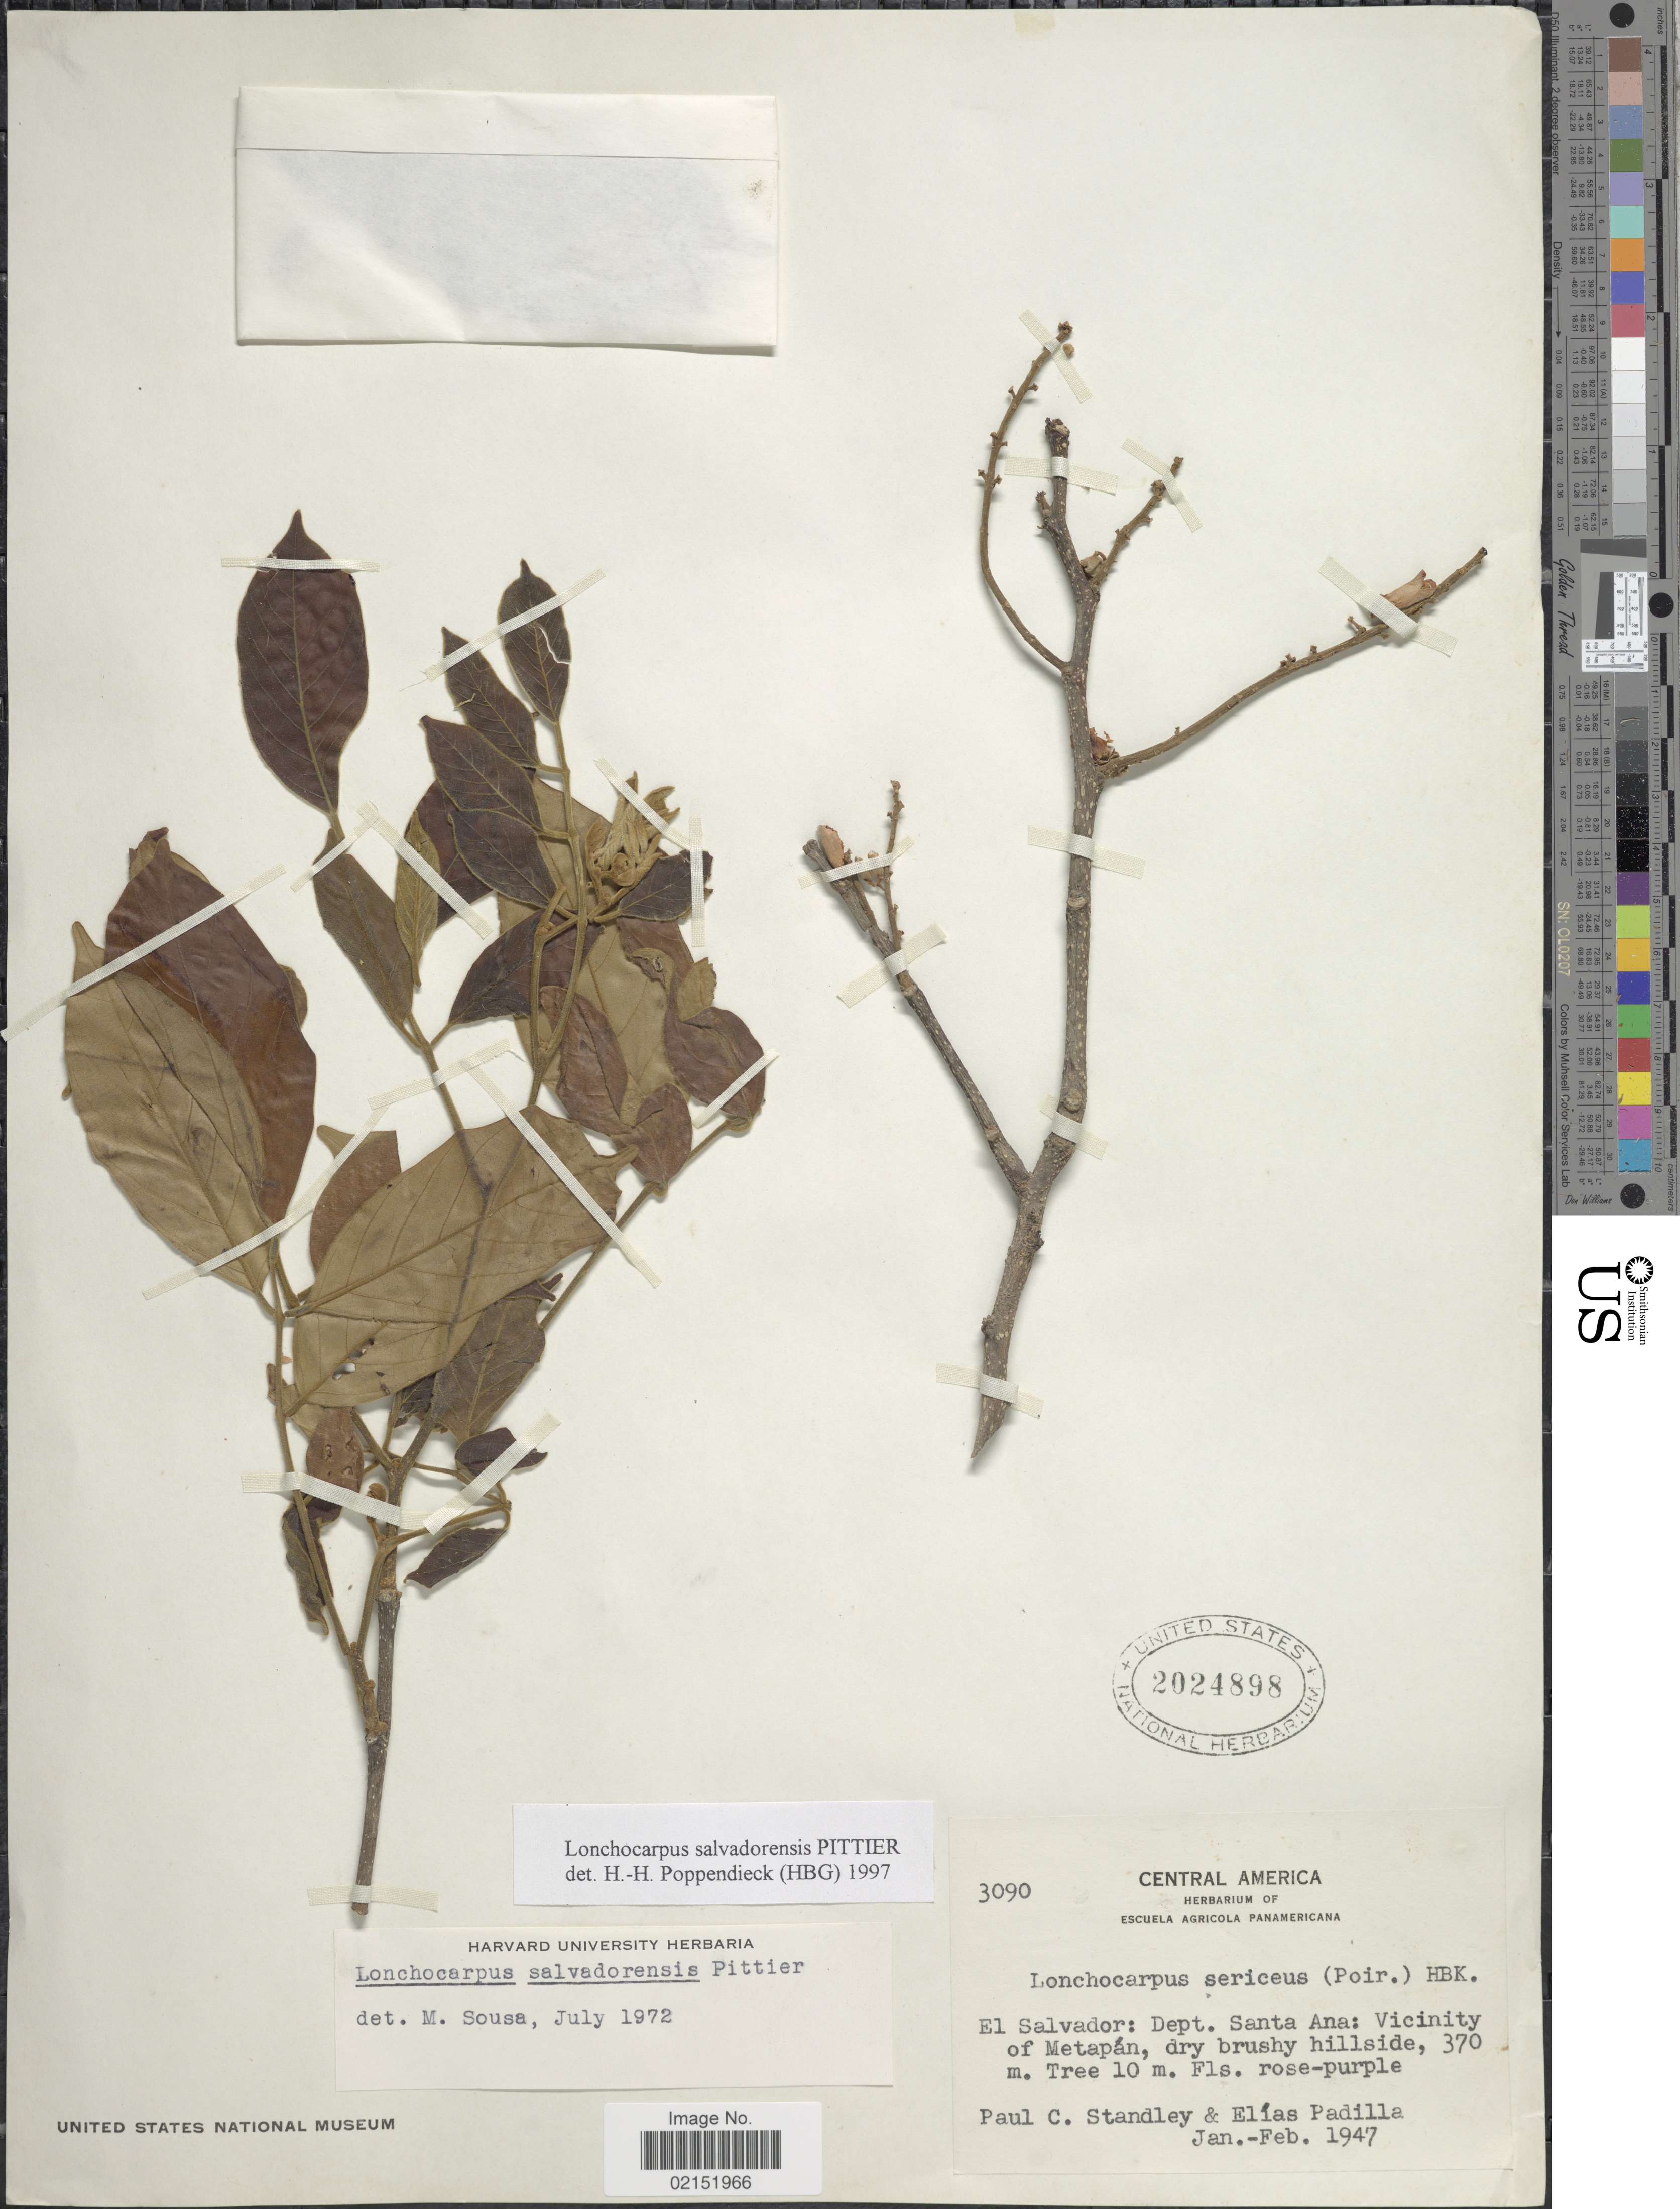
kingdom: Plantae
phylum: Tracheophyta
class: Magnoliopsida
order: Fabales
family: Fabaceae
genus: Lonchocarpus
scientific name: Lonchocarpus salvadorensis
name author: Pittier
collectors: P. C. Standley & E. Padilla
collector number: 3090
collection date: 1947-01/1947-02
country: El Salvador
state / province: Santa Ana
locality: Vicinity of Metapan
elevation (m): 370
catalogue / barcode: US 2024898